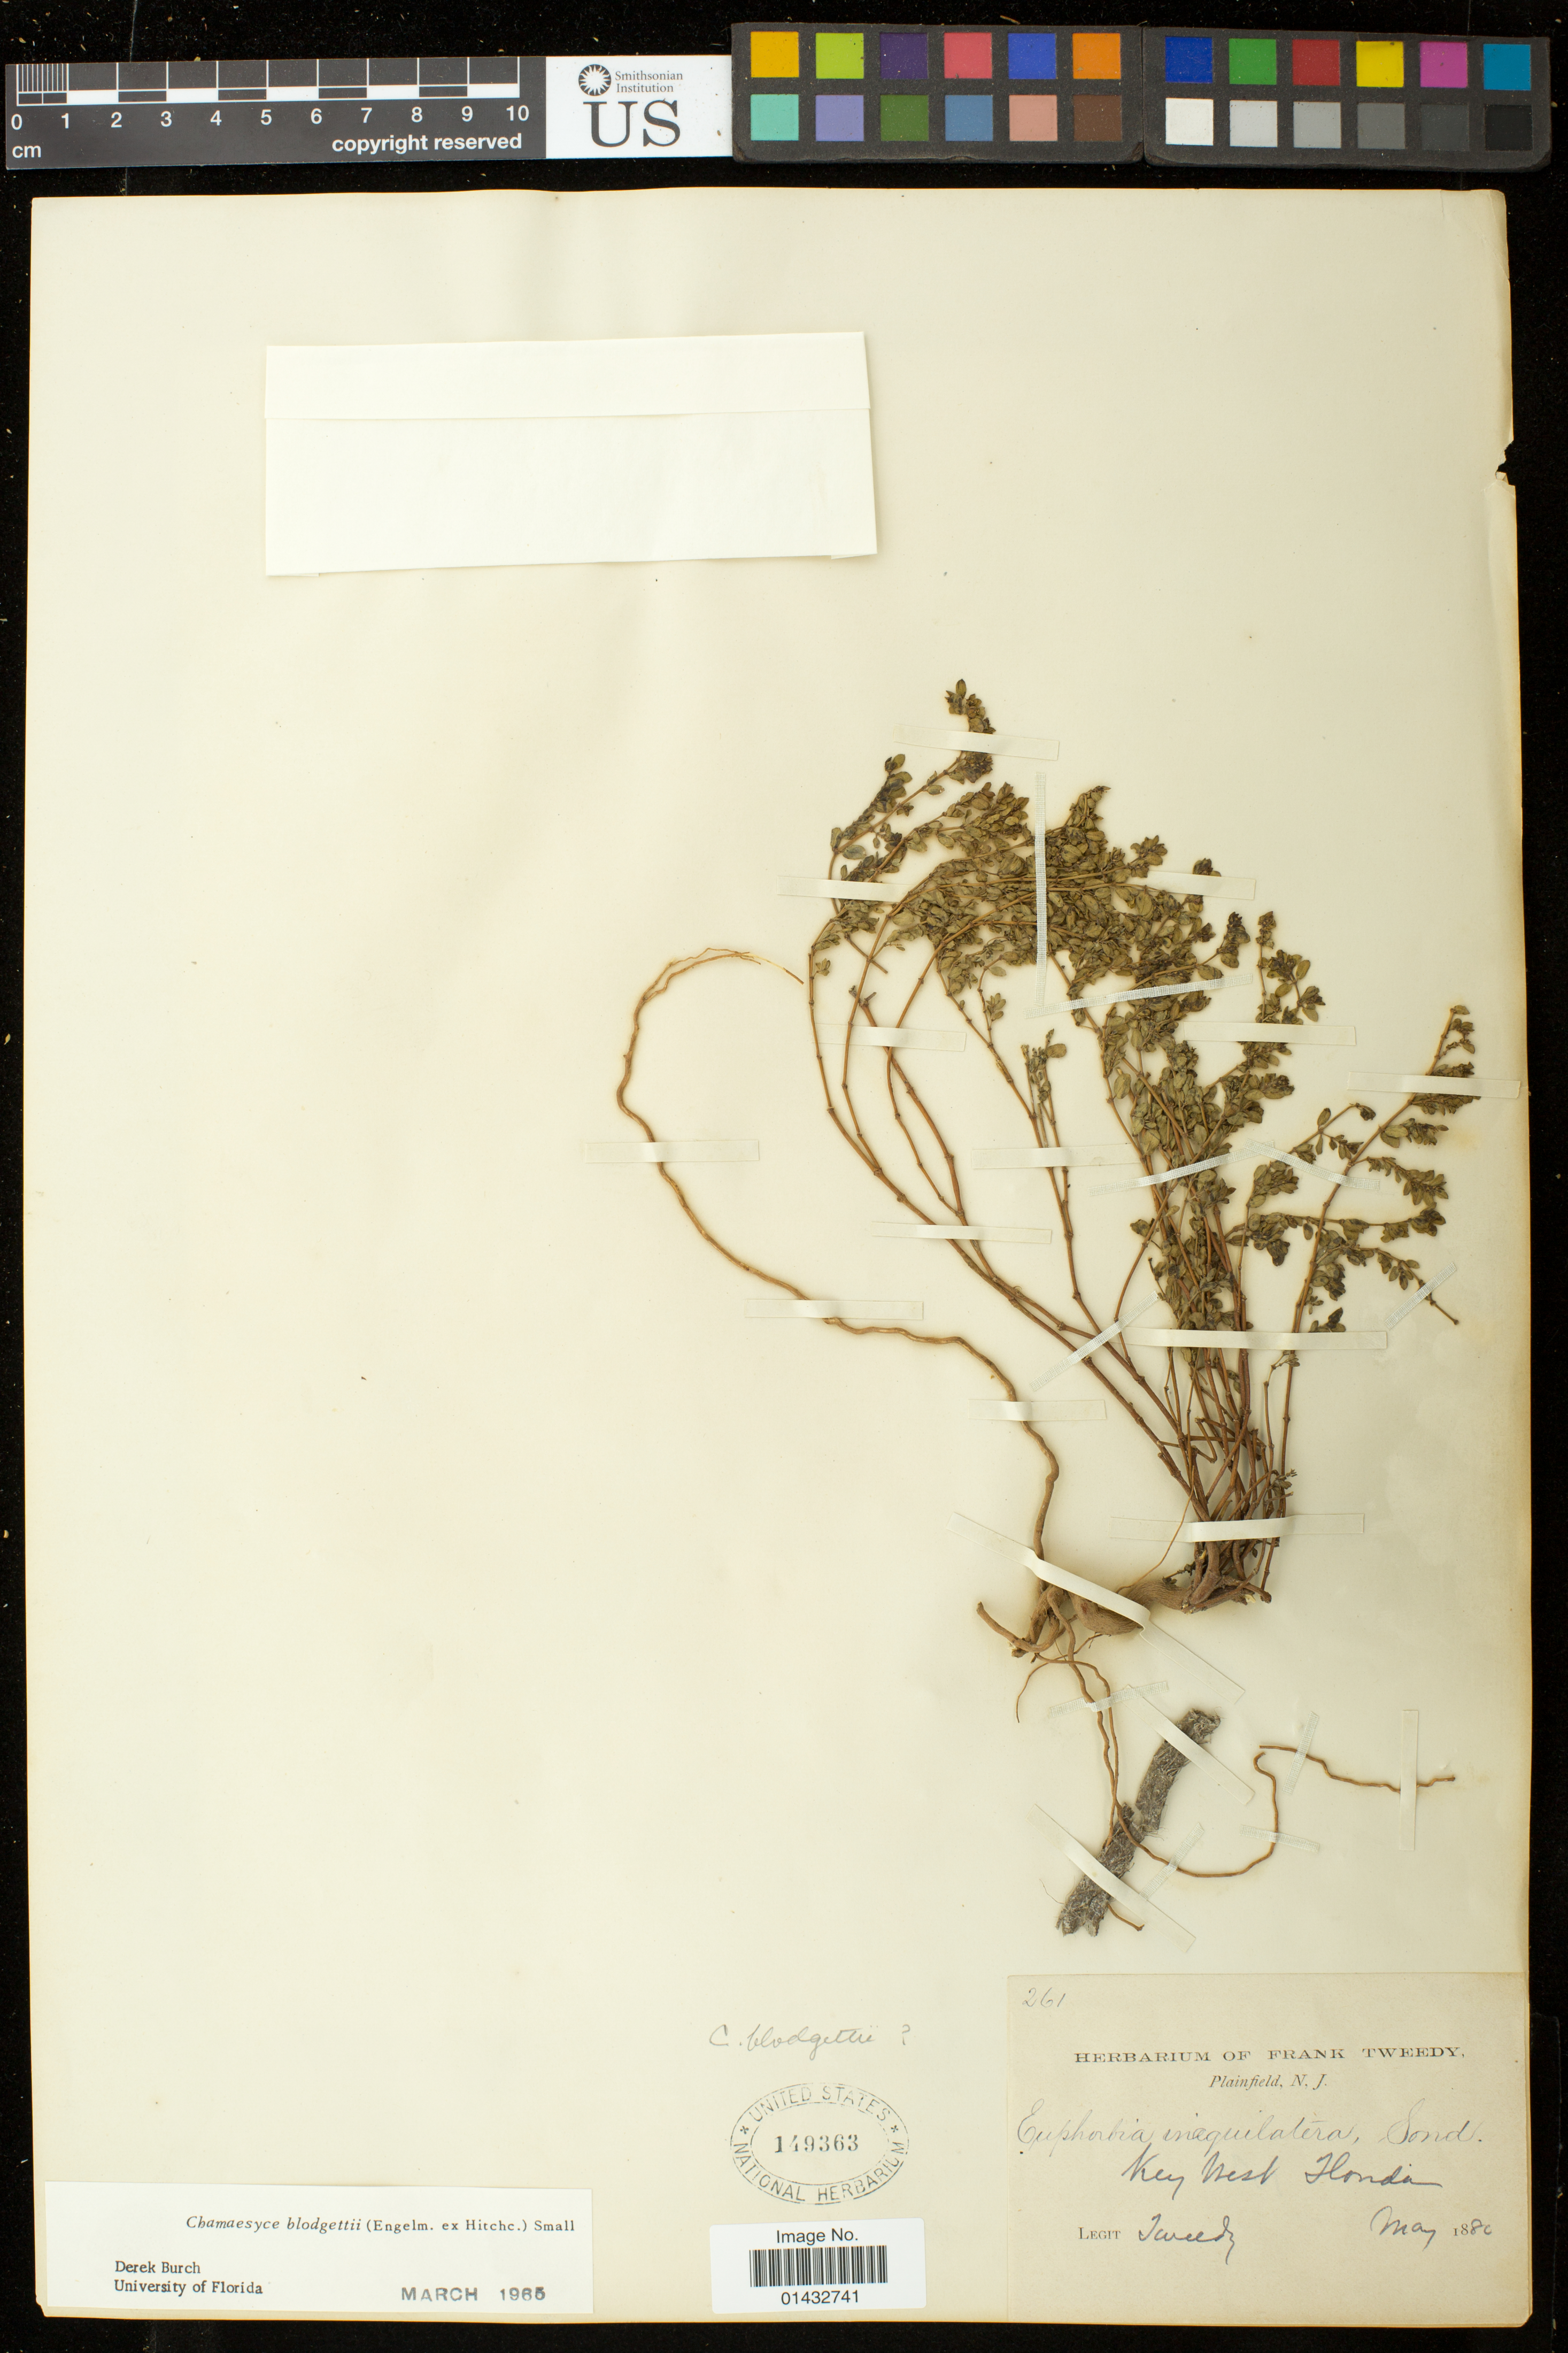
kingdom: Plantae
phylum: Tracheophyta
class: Magnoliopsida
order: Malpighiales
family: Euphorbiaceae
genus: Euphorbia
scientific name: Euphorbia blodgettii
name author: Engelm. ex Hitchc.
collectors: F. Tweedy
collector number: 261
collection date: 1880-05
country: United States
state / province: Florida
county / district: Monroe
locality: Key West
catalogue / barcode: US 149363